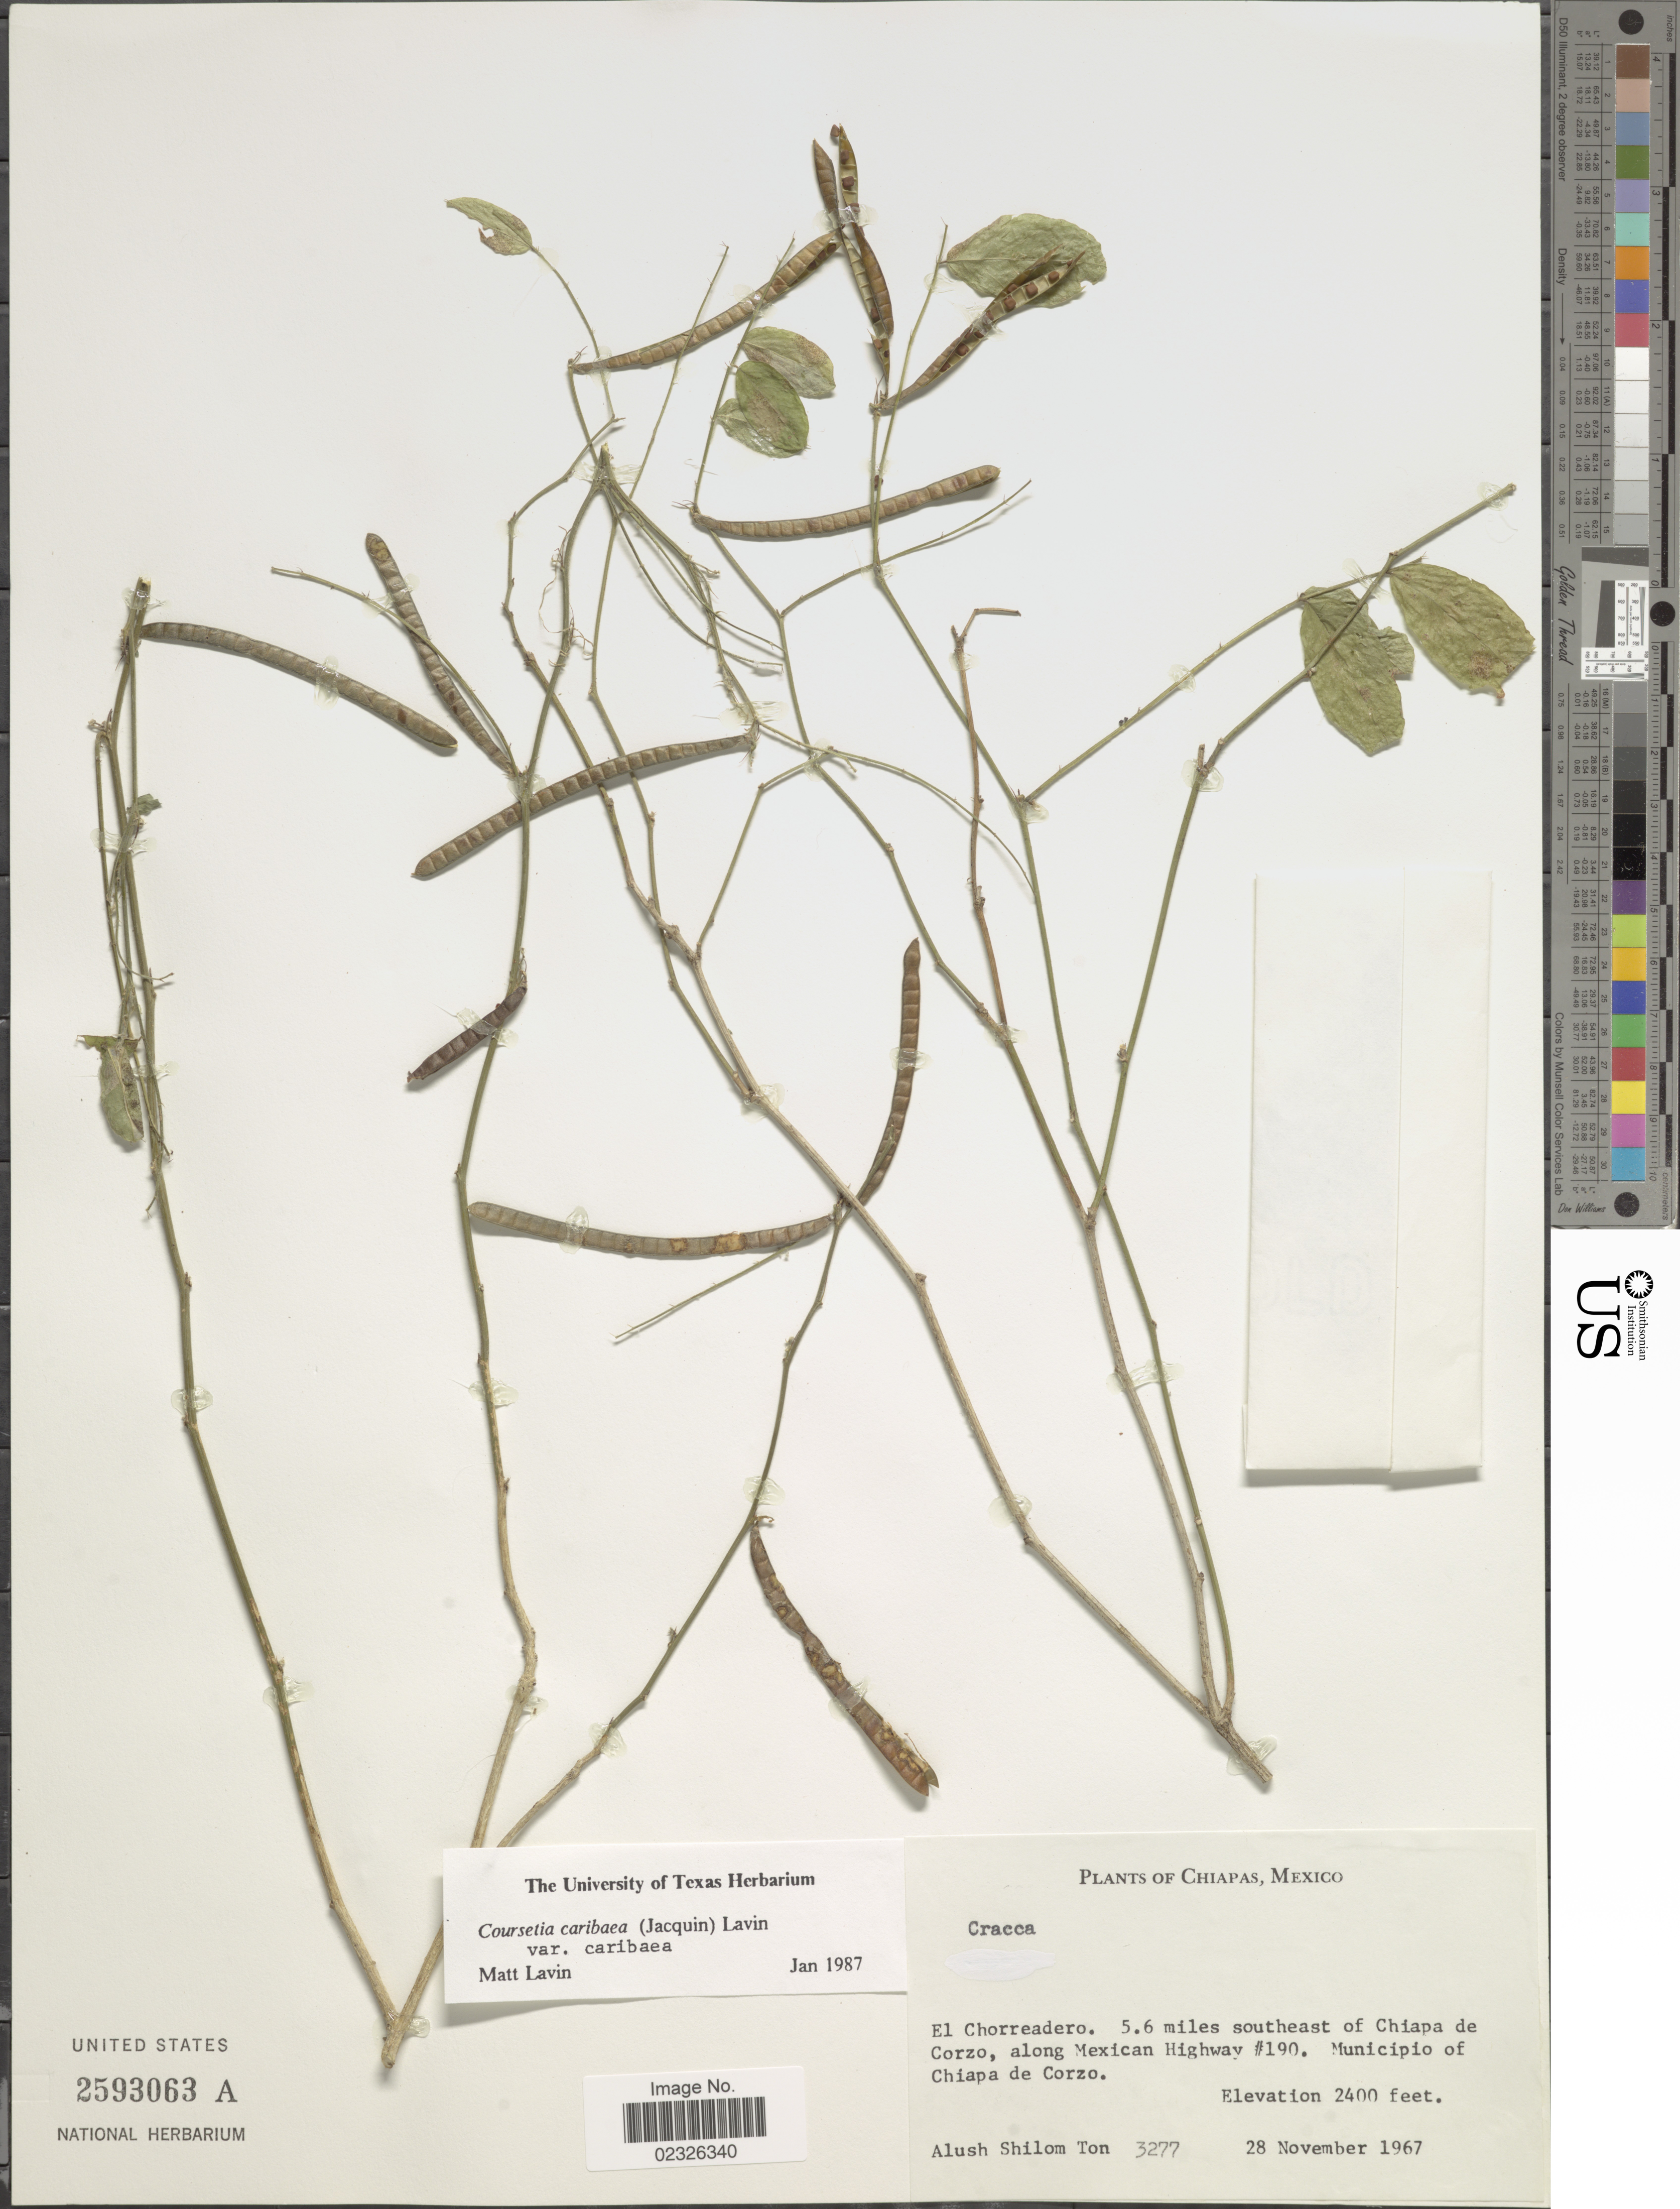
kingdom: Plantae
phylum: Tracheophyta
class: Magnoliopsida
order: Fabales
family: Fabaceae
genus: Coursetia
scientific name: Coursetia caribaea var. caribaea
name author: (Jacq.) Lavin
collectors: A. M. Ton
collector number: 3277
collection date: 1967-11-28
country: Mexico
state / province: Chiapas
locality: El Chortreadero. 5.6 miles southeast of Chiapa de Corzo, along Mexican Highway #190. Municipio of Chiapa de Corzo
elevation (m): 732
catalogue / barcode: US 2593063A